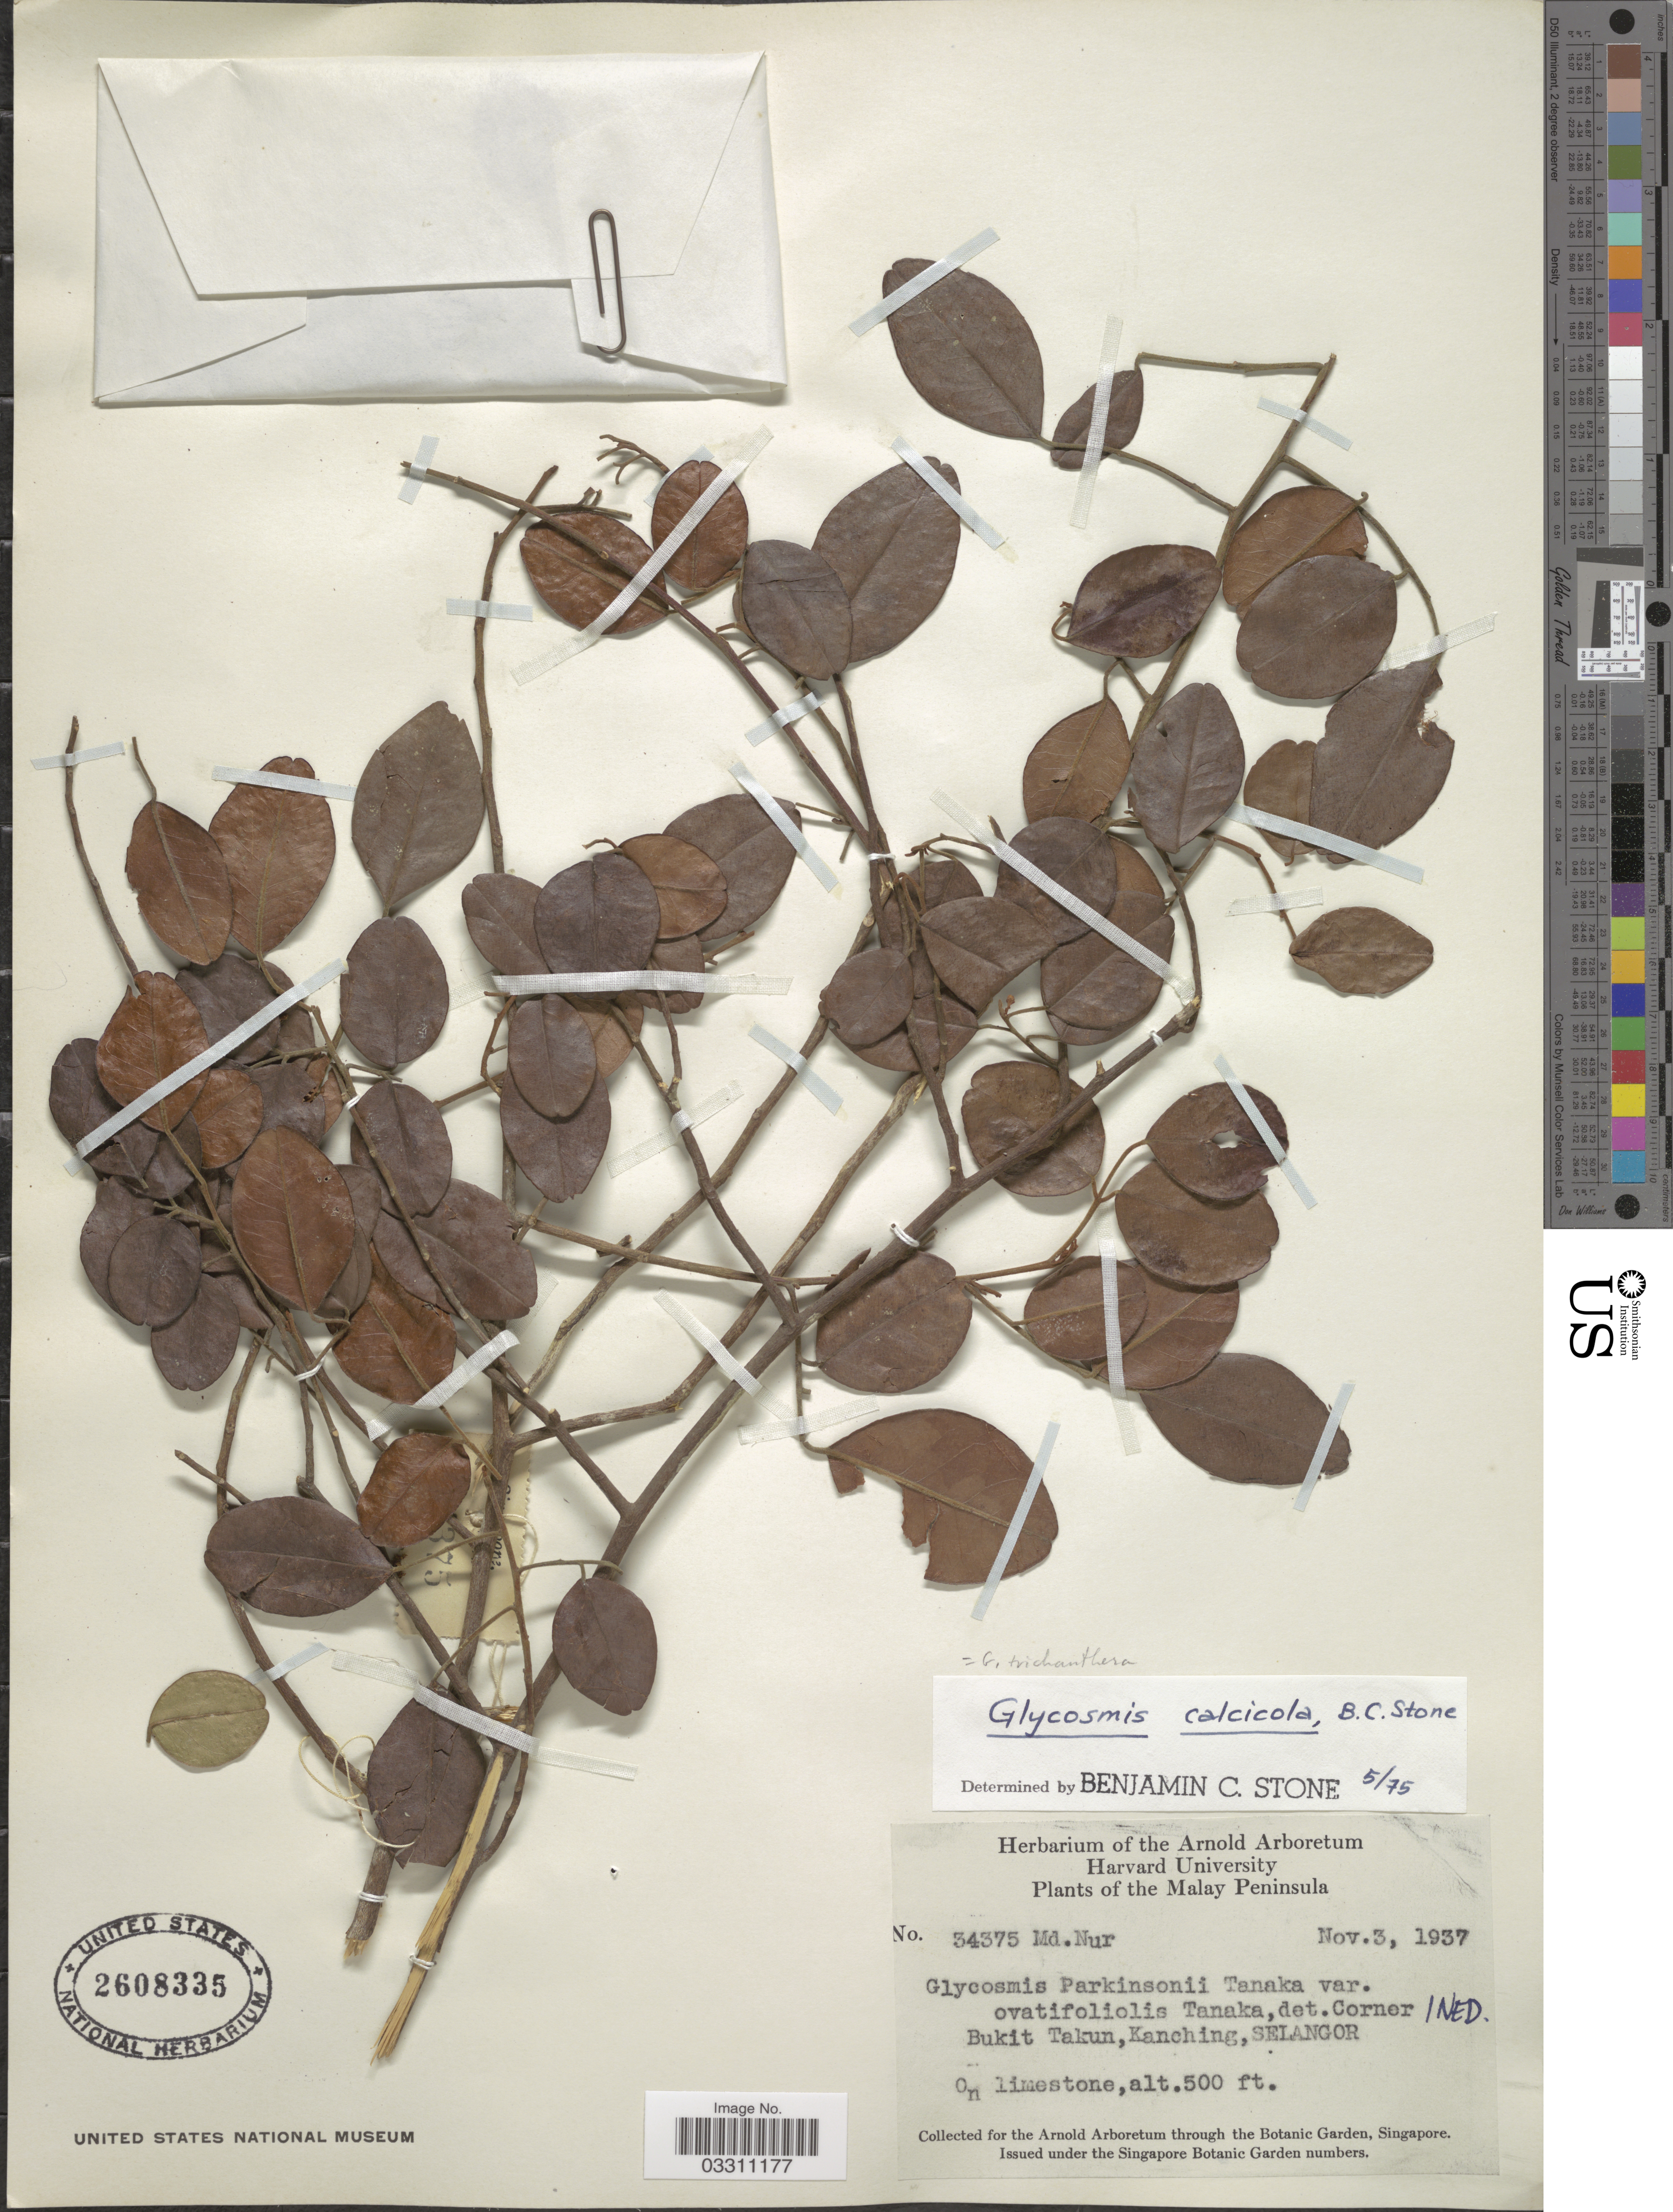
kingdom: Plantae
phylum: Tracheophyta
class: Magnoliopsida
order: Sapindales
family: Rutaceae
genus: Glycosmis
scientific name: Glycosmis trichanthera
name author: Guillaumin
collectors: M. Nur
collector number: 34375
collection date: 1937-11-03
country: Malaysia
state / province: Selangor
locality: Malay Peninsula. Bukit Takun, Kanching.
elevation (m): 152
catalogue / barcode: US 2608335